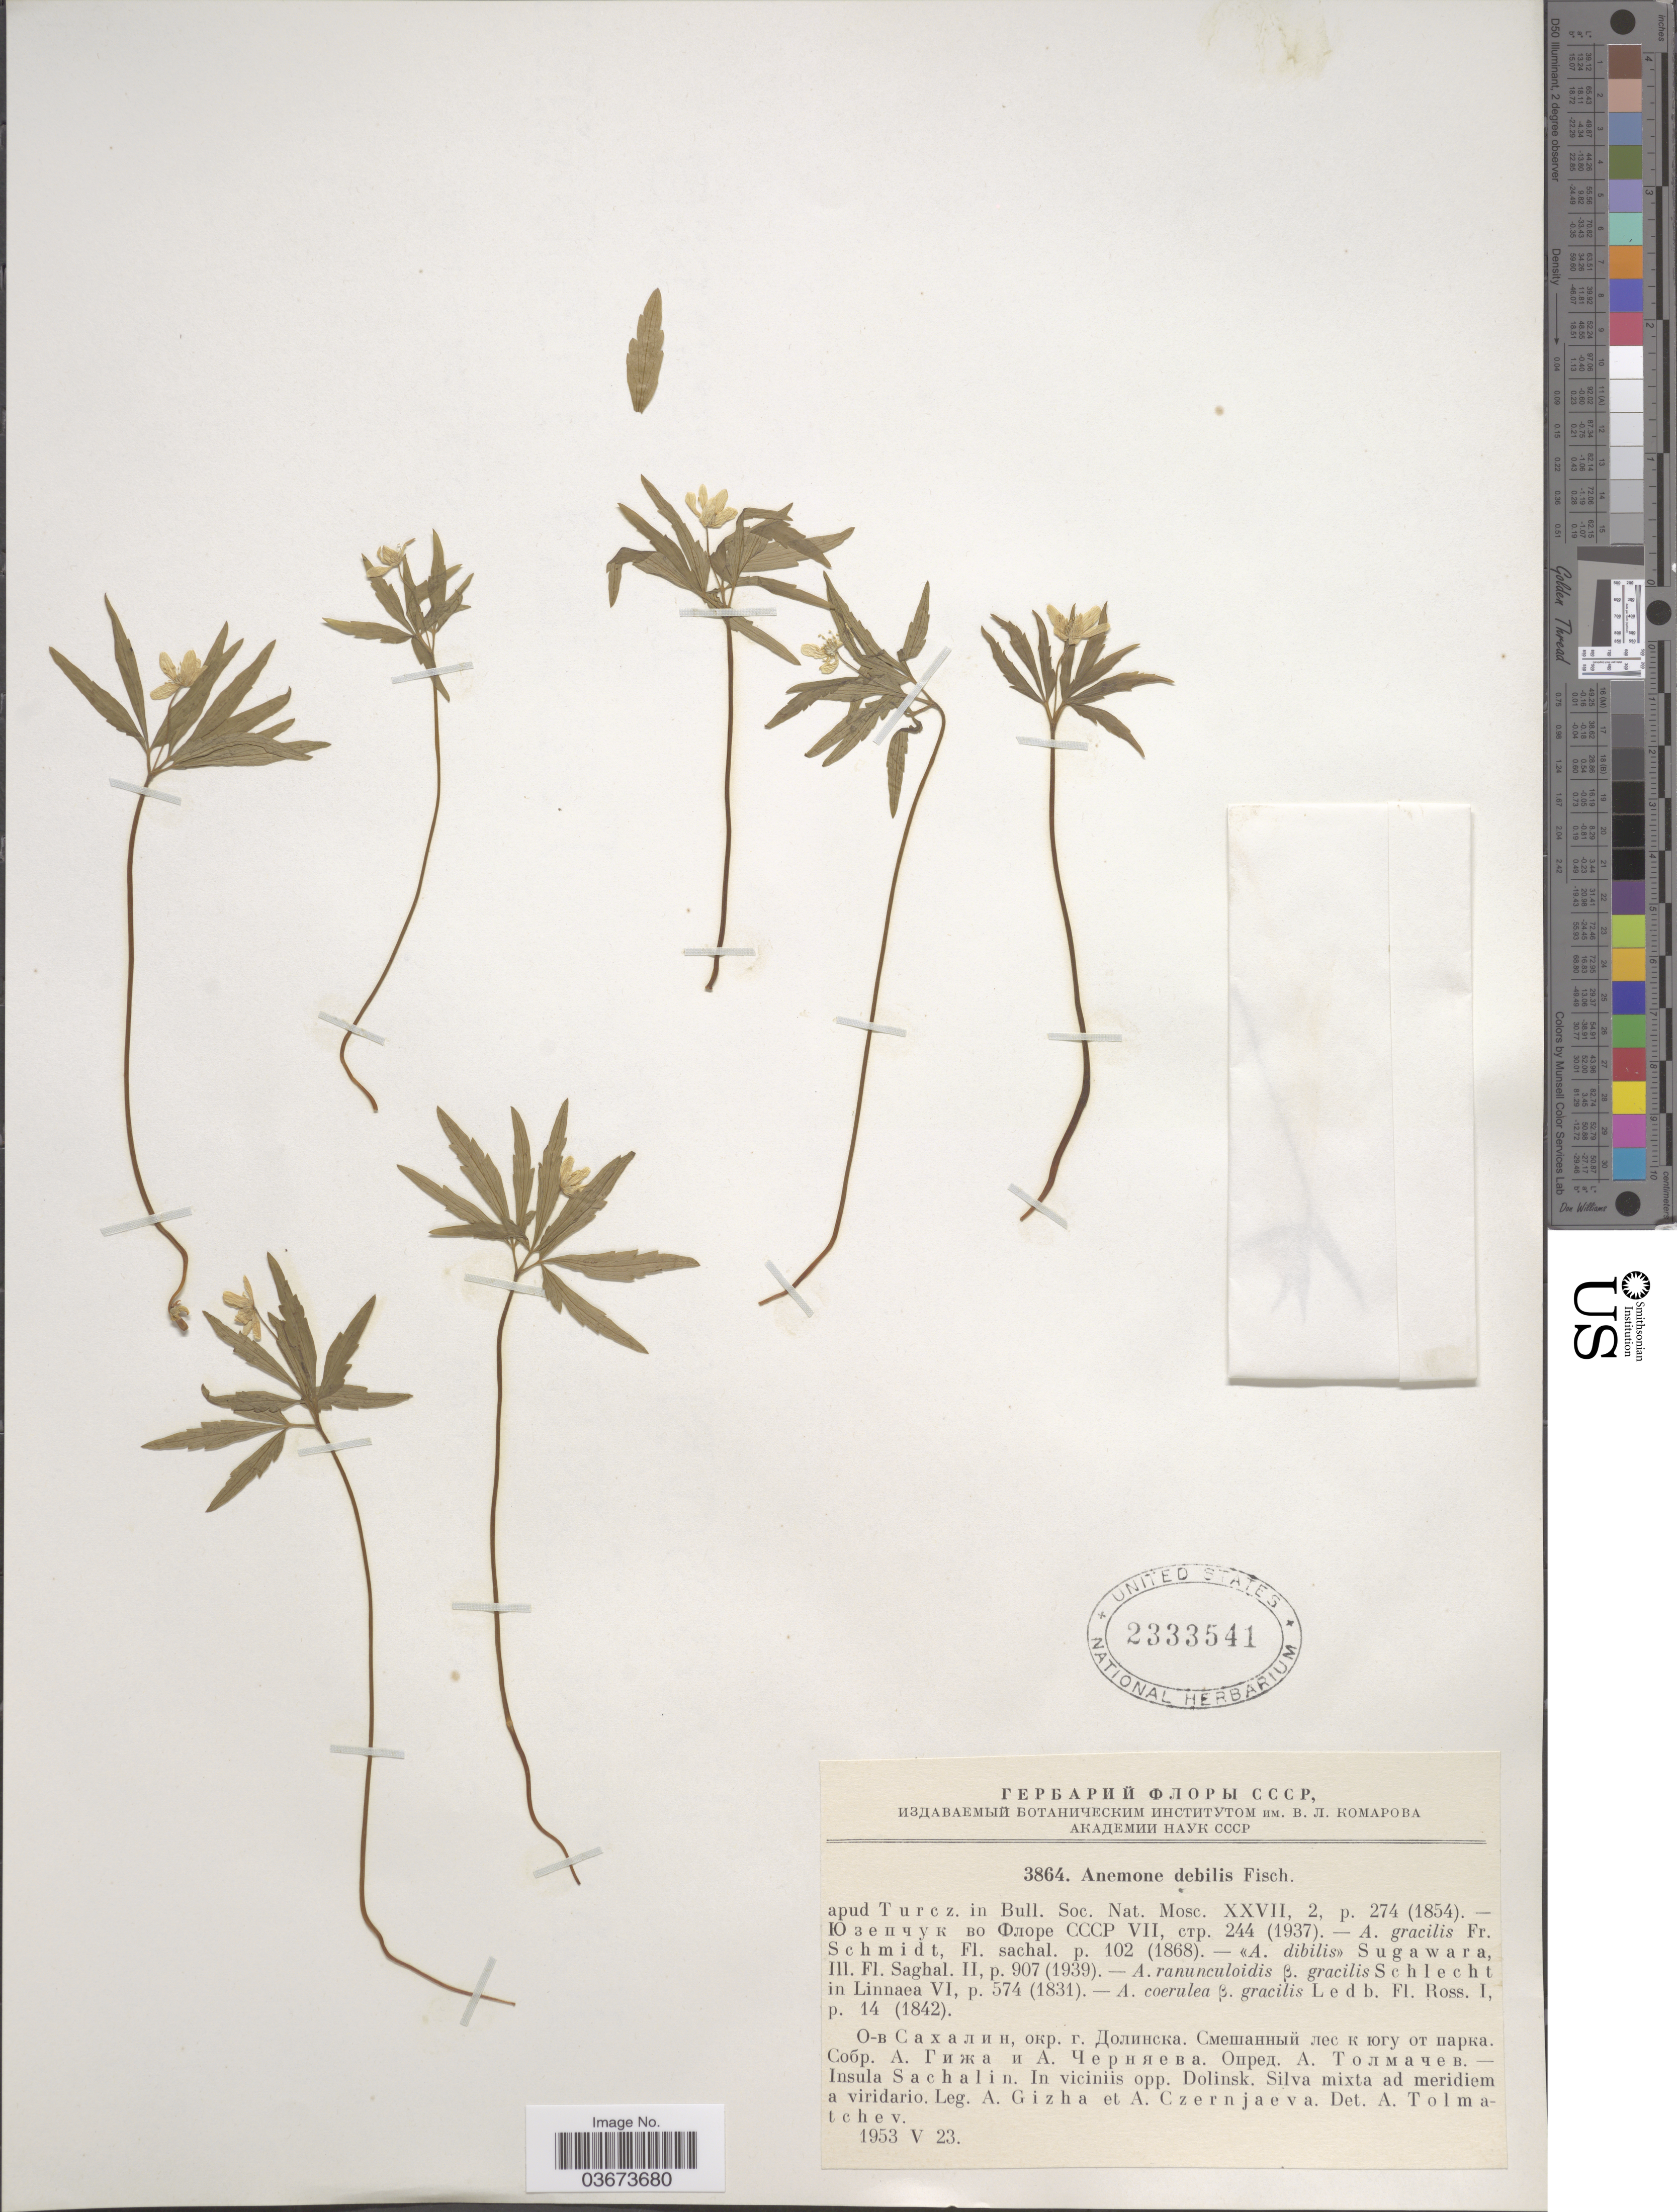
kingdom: Plantae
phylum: Tracheophyta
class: Magnoliopsida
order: Ranunculales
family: Ranunculaceae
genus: Anemone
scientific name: Anemone debilis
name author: Fisch. ex Turcz.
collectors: A. Gizha & A. Czernjaeva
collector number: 3864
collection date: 1953-05-23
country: Russian Federation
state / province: Sakhalin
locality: Insula Sachalin. In viciniis opp. Dolinsk. Silva mixta ad meridiem a viridario.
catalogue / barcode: US 2333541